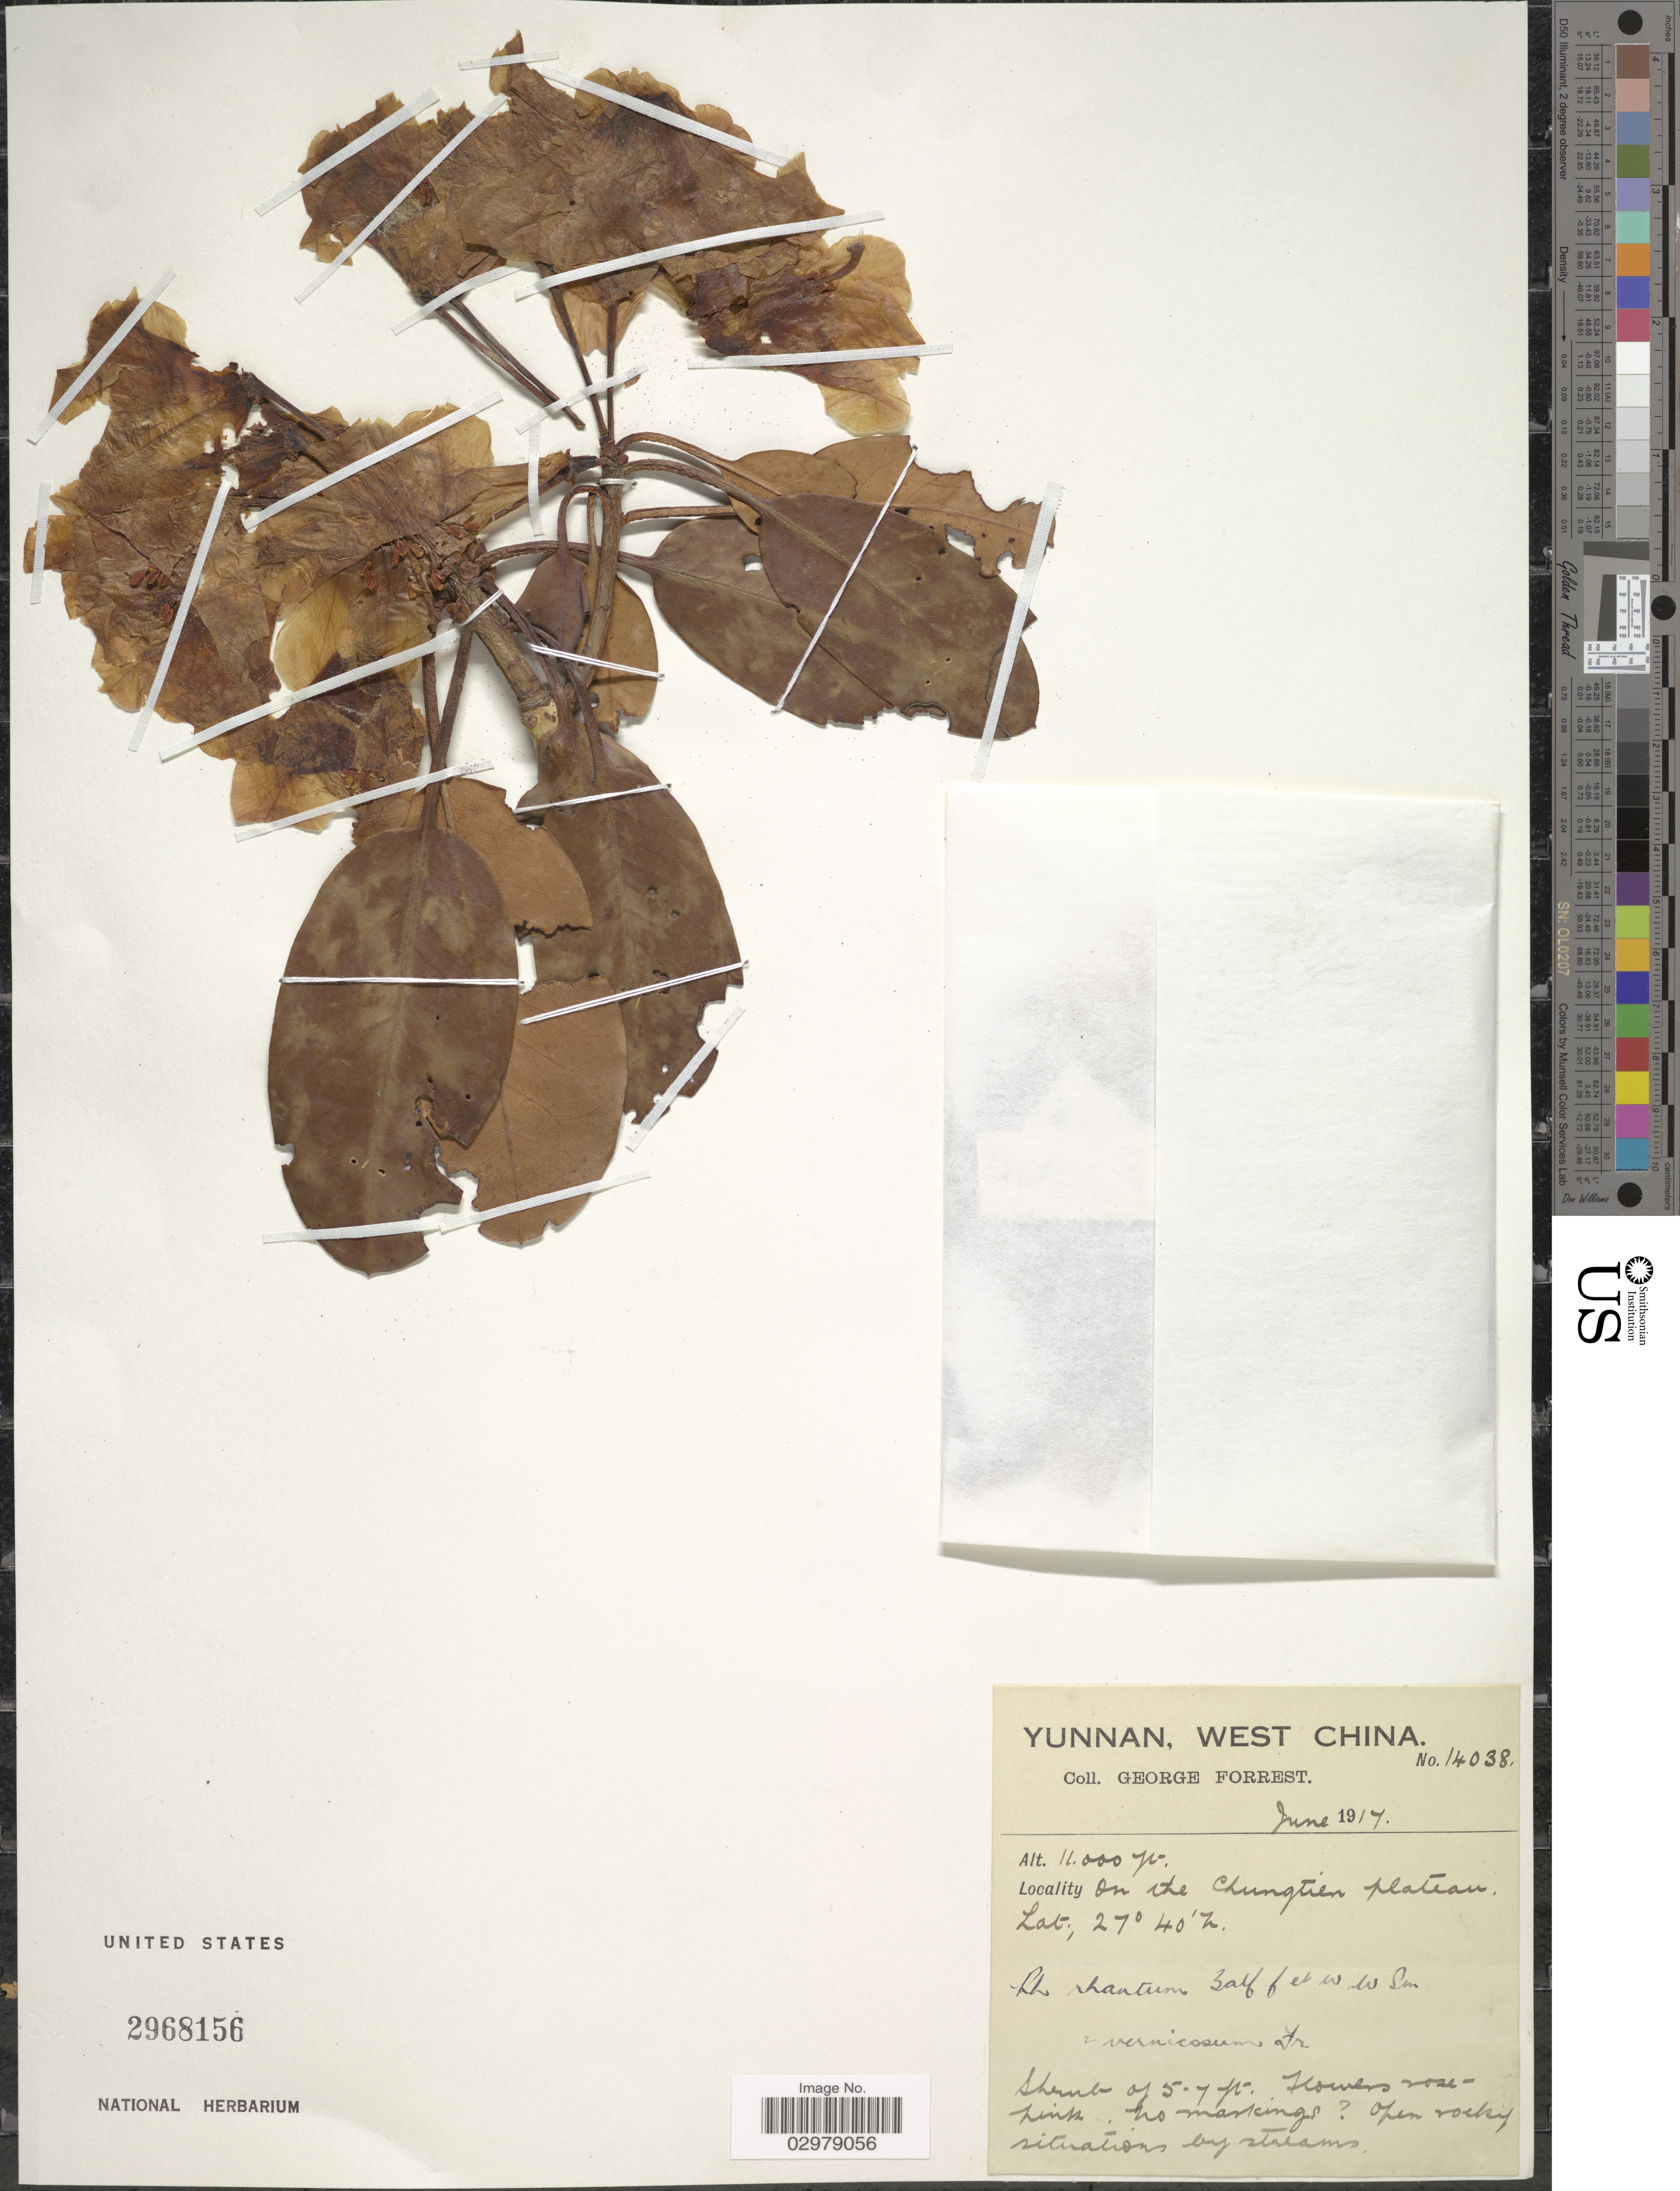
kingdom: Plantae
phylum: Tracheophyta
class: Magnoliopsida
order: Ericales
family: Ericaceae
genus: Rhododendron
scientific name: Rhododendron vernicosum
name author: Franch.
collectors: G. Forrest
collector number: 14038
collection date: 1917-06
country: China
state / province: Yunnan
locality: West China. On the Chungtien plateau.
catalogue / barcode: US 2968156